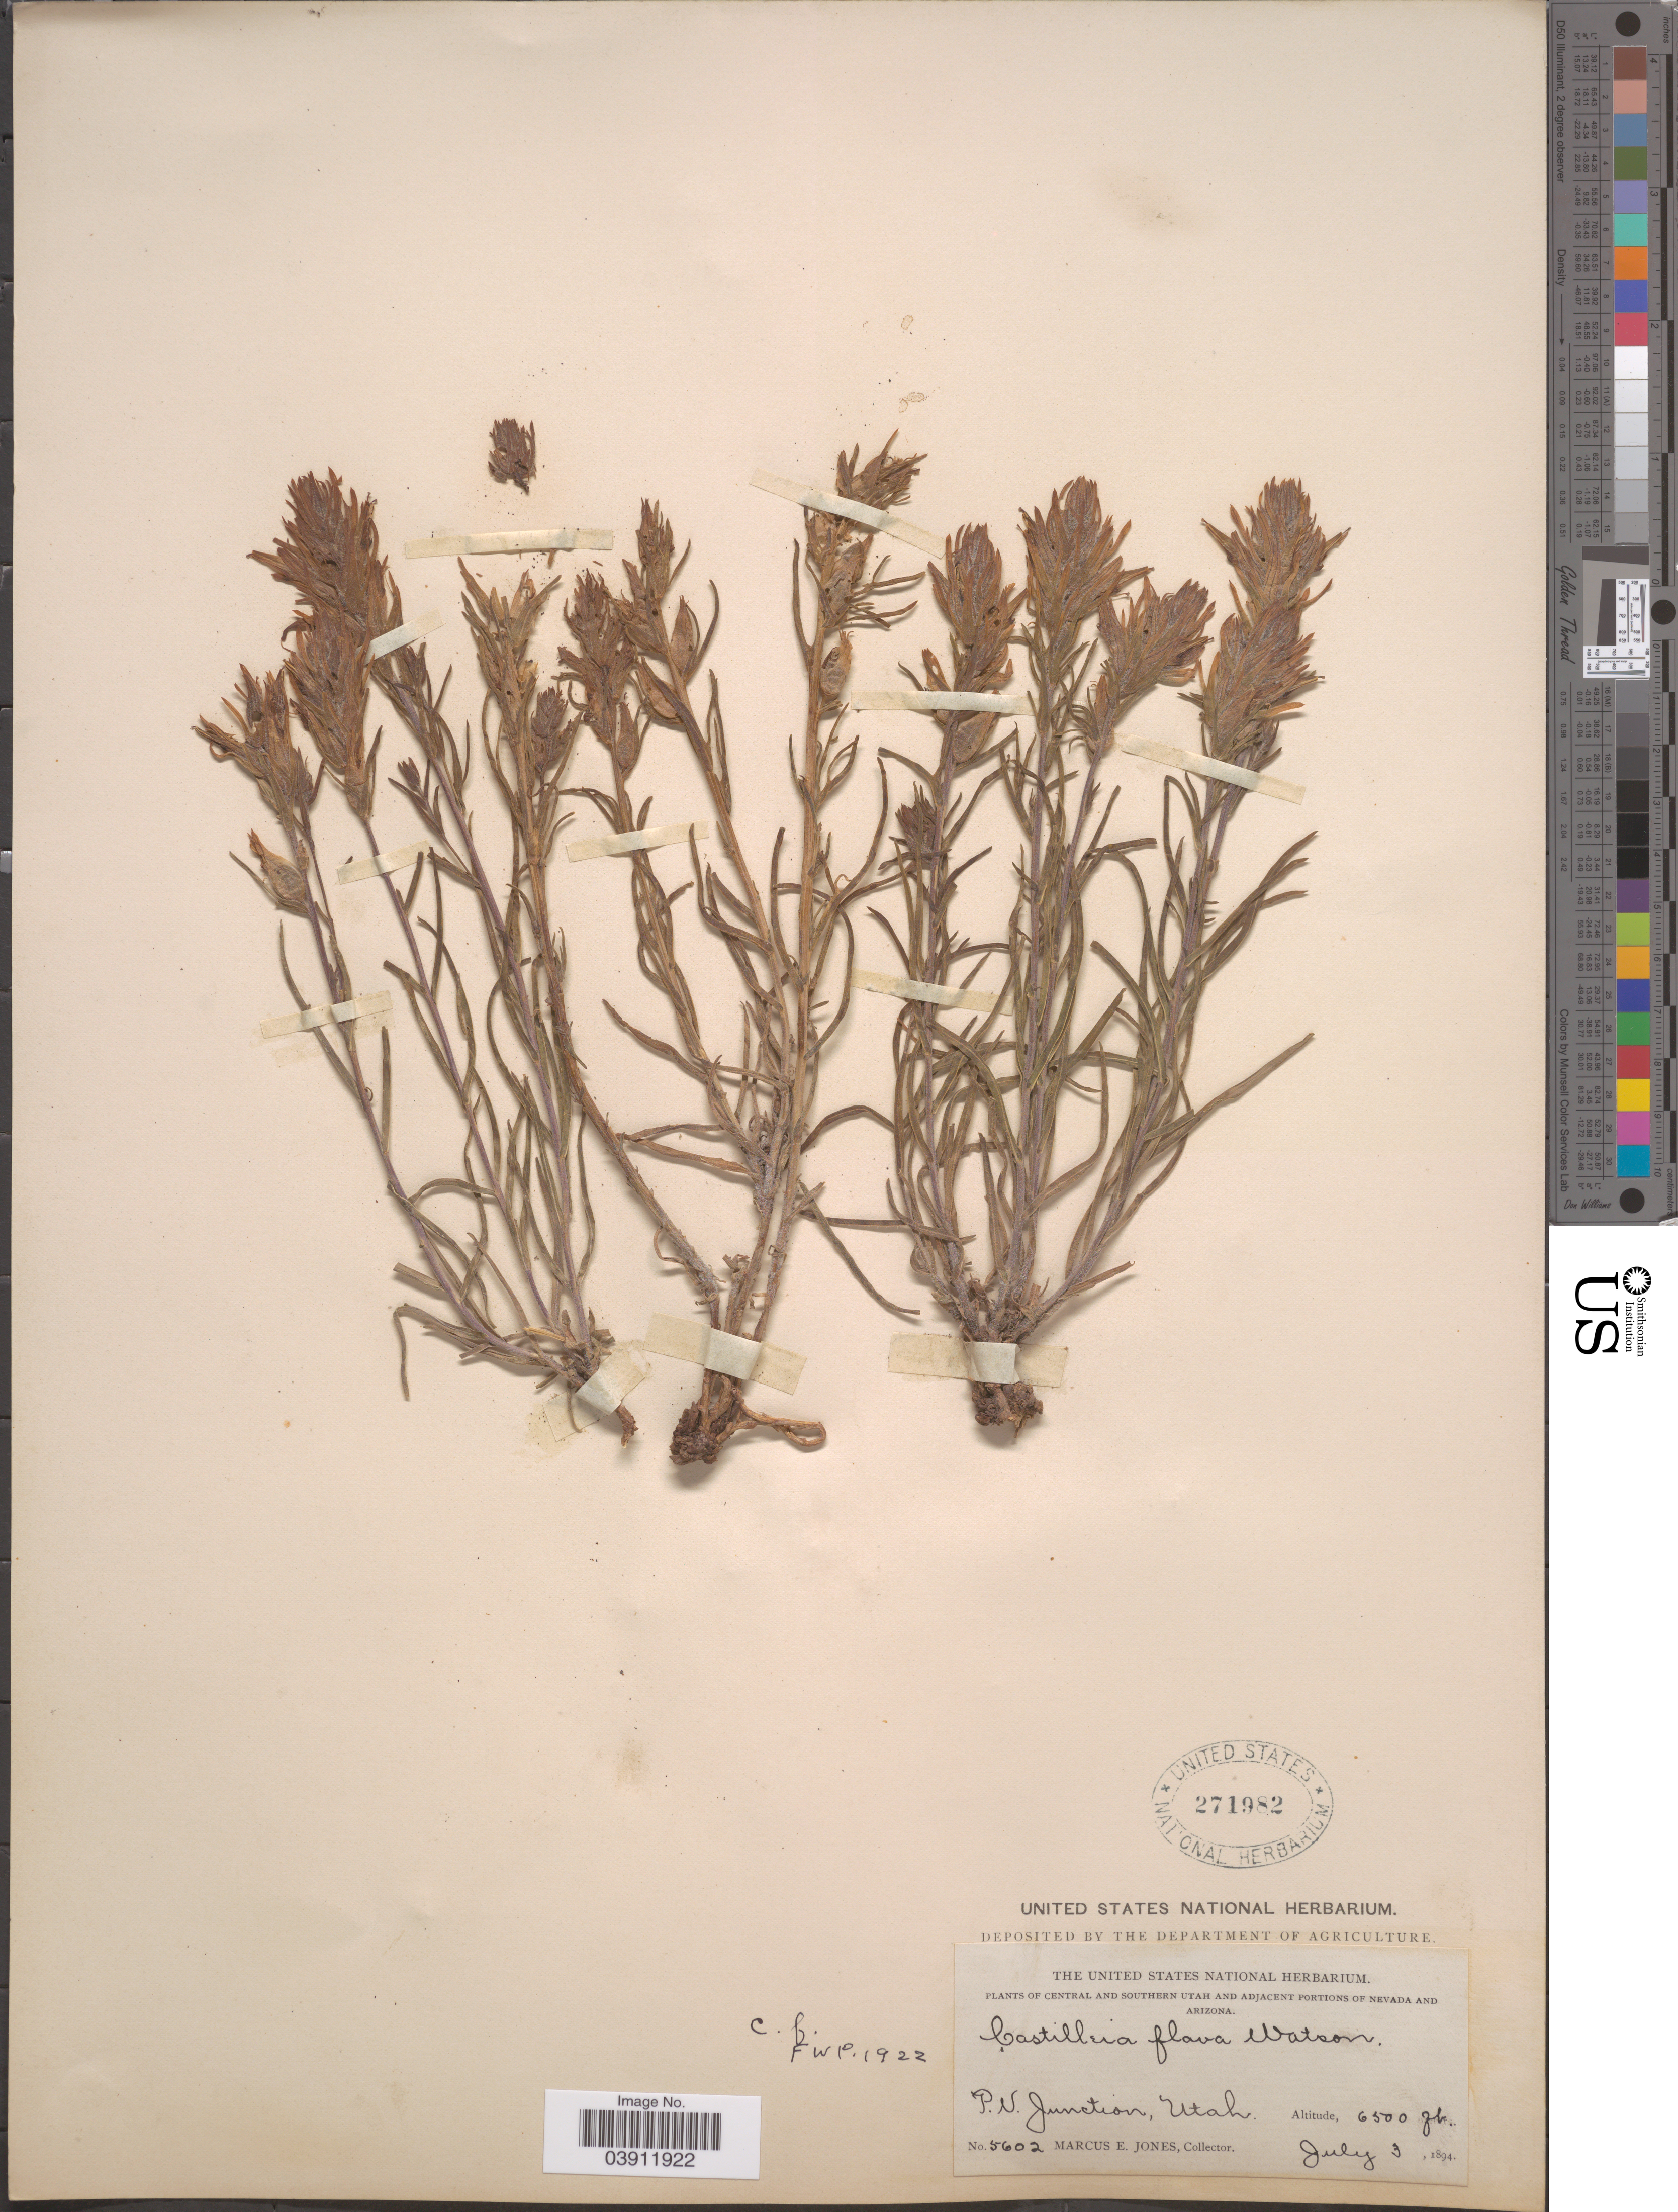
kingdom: Plantae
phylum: Tracheophyta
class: Magnoliopsida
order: Lamiales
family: Orobanchaceae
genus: Castilleja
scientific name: Castilleja flava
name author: S. Watson in C. King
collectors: M. E. Jones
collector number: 5602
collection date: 1894-07-03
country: United States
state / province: Utah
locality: Central and Southern Utah. P.V. Junction.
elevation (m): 1981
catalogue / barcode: US 271982